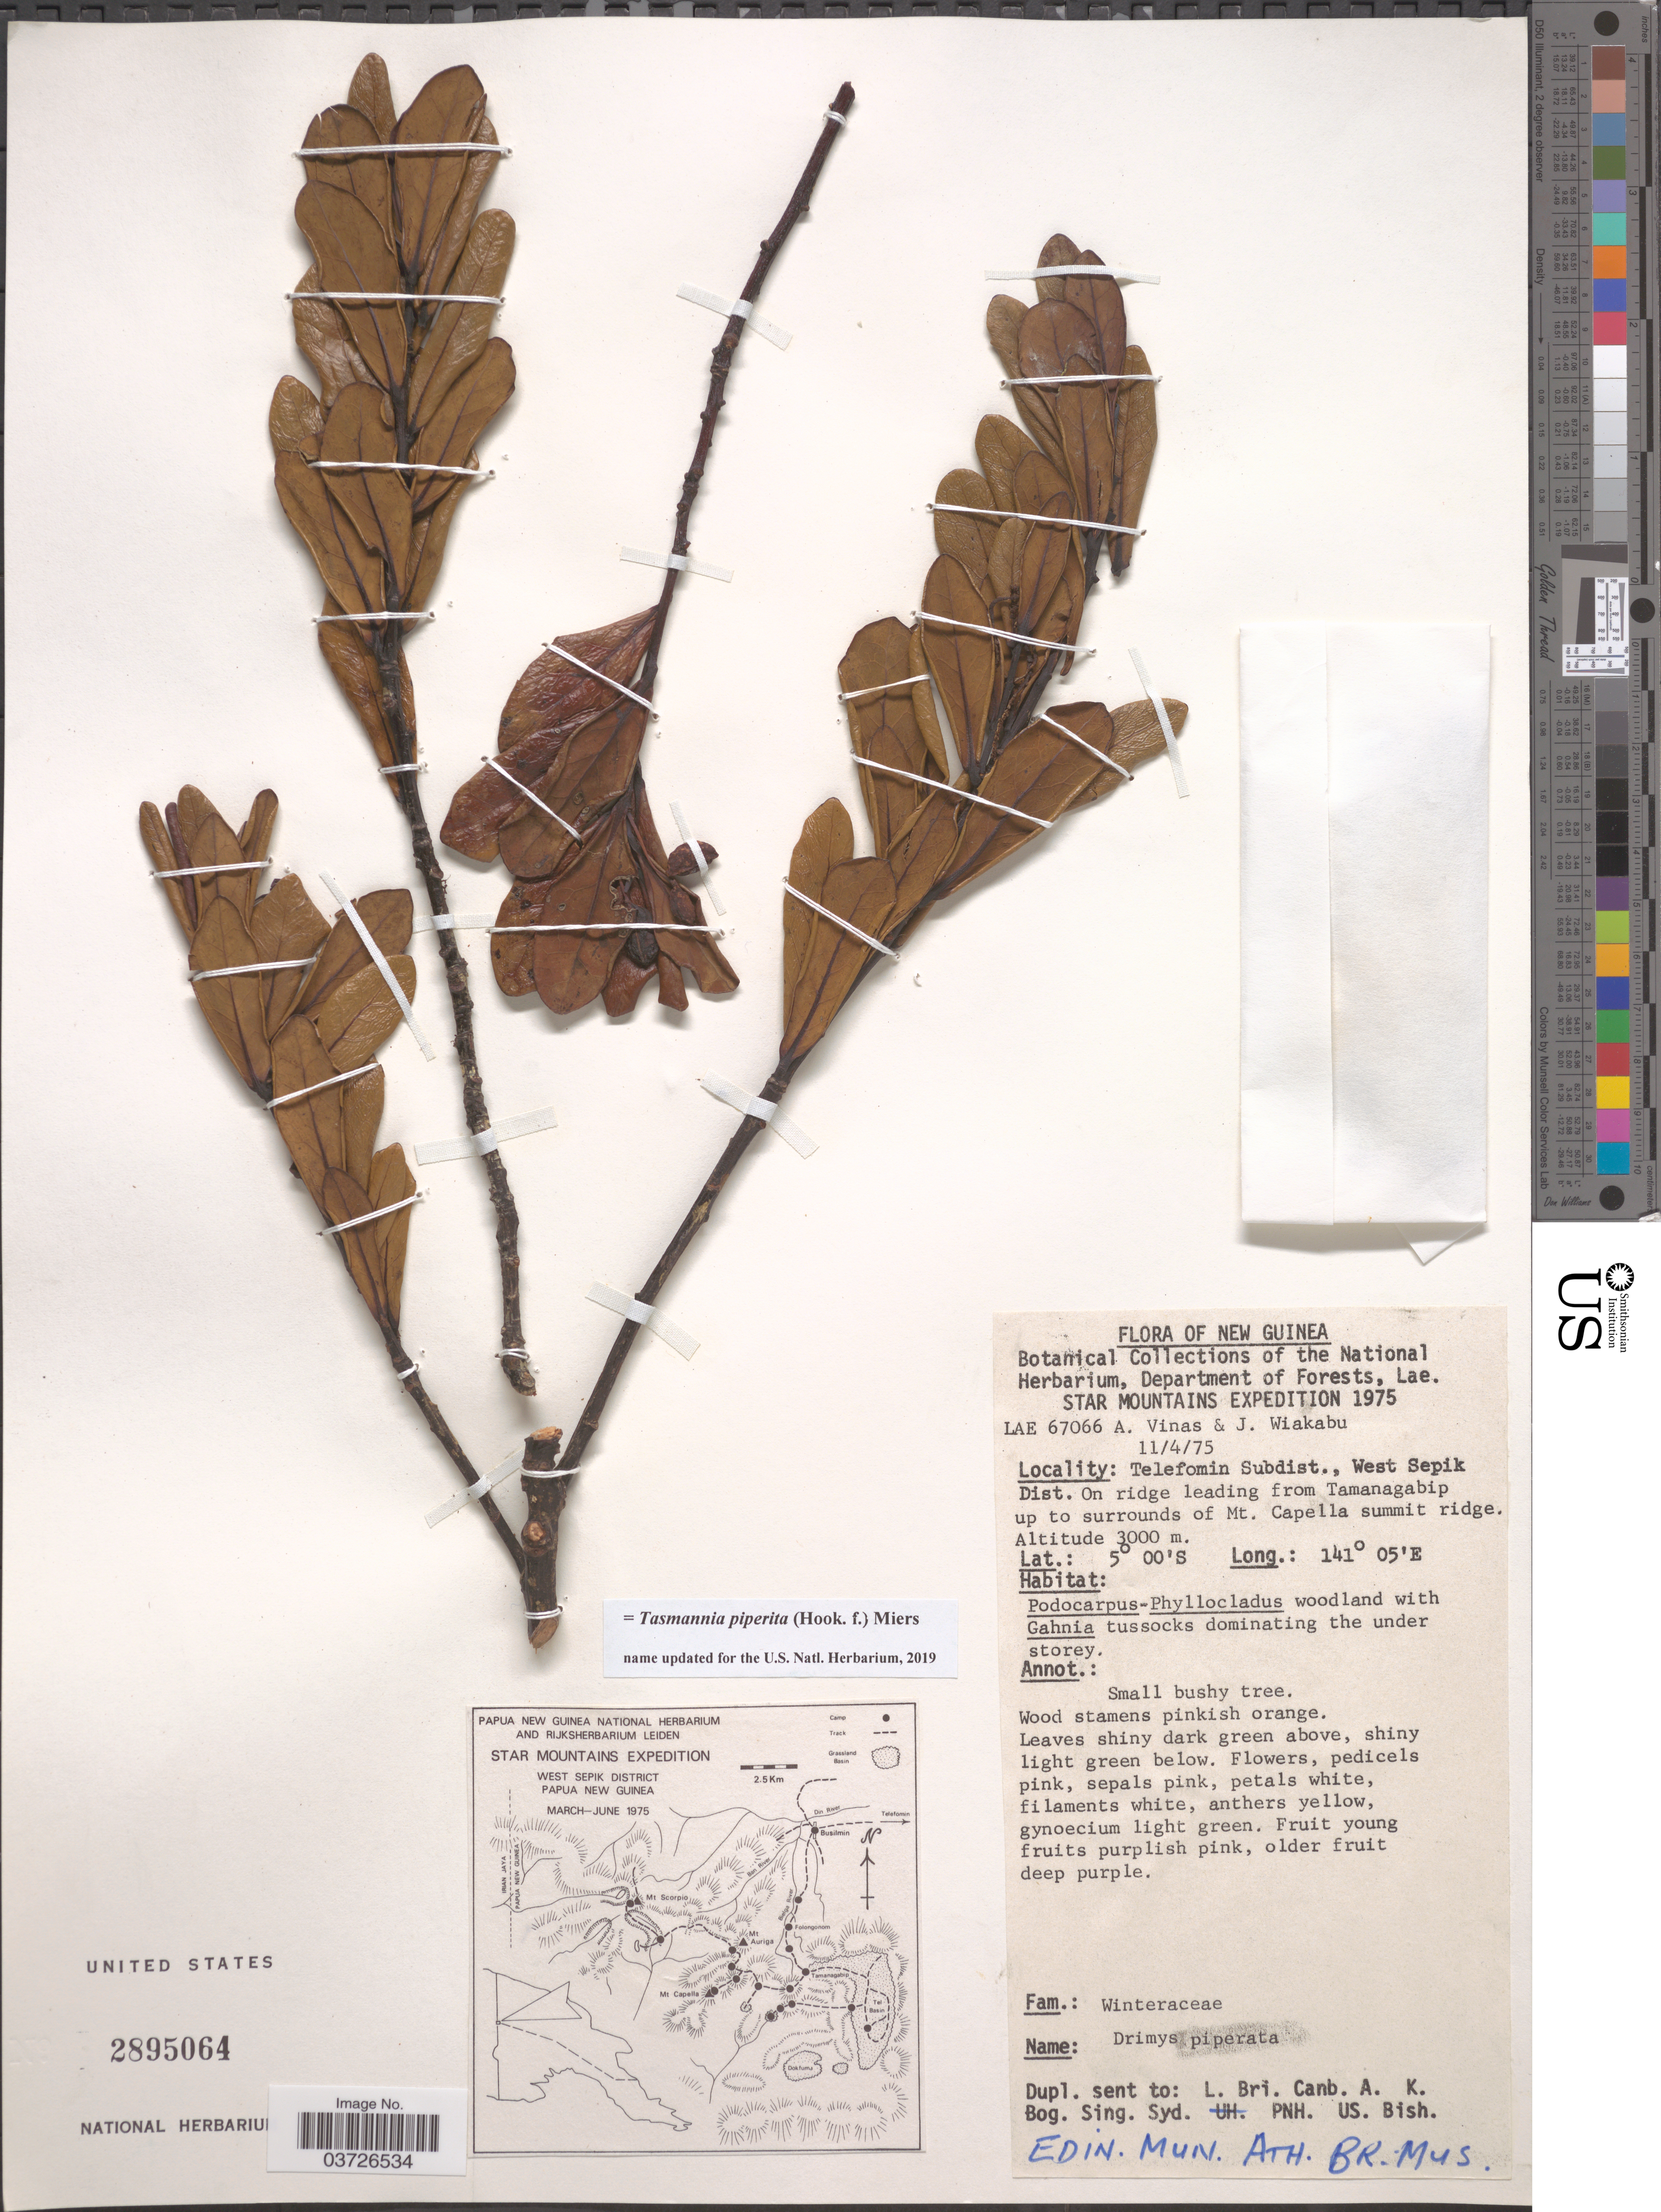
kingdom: Plantae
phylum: Tracheophyta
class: Magnoliopsida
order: Canellales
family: Winteraceae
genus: Tasmannia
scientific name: Tasmannia piperita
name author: (Hook. f.) Miers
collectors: A. Vinas & J. Wiakabu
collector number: LAE67066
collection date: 1975-04-11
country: Papua New Guinea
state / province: Sandaun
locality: New Guinea. Telefomin Subdist., West Sepik Dist. On ridge leading from Tamanagabip up to surrounds of Mt. Capella summit ridge.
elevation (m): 3000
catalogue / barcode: US 2895064